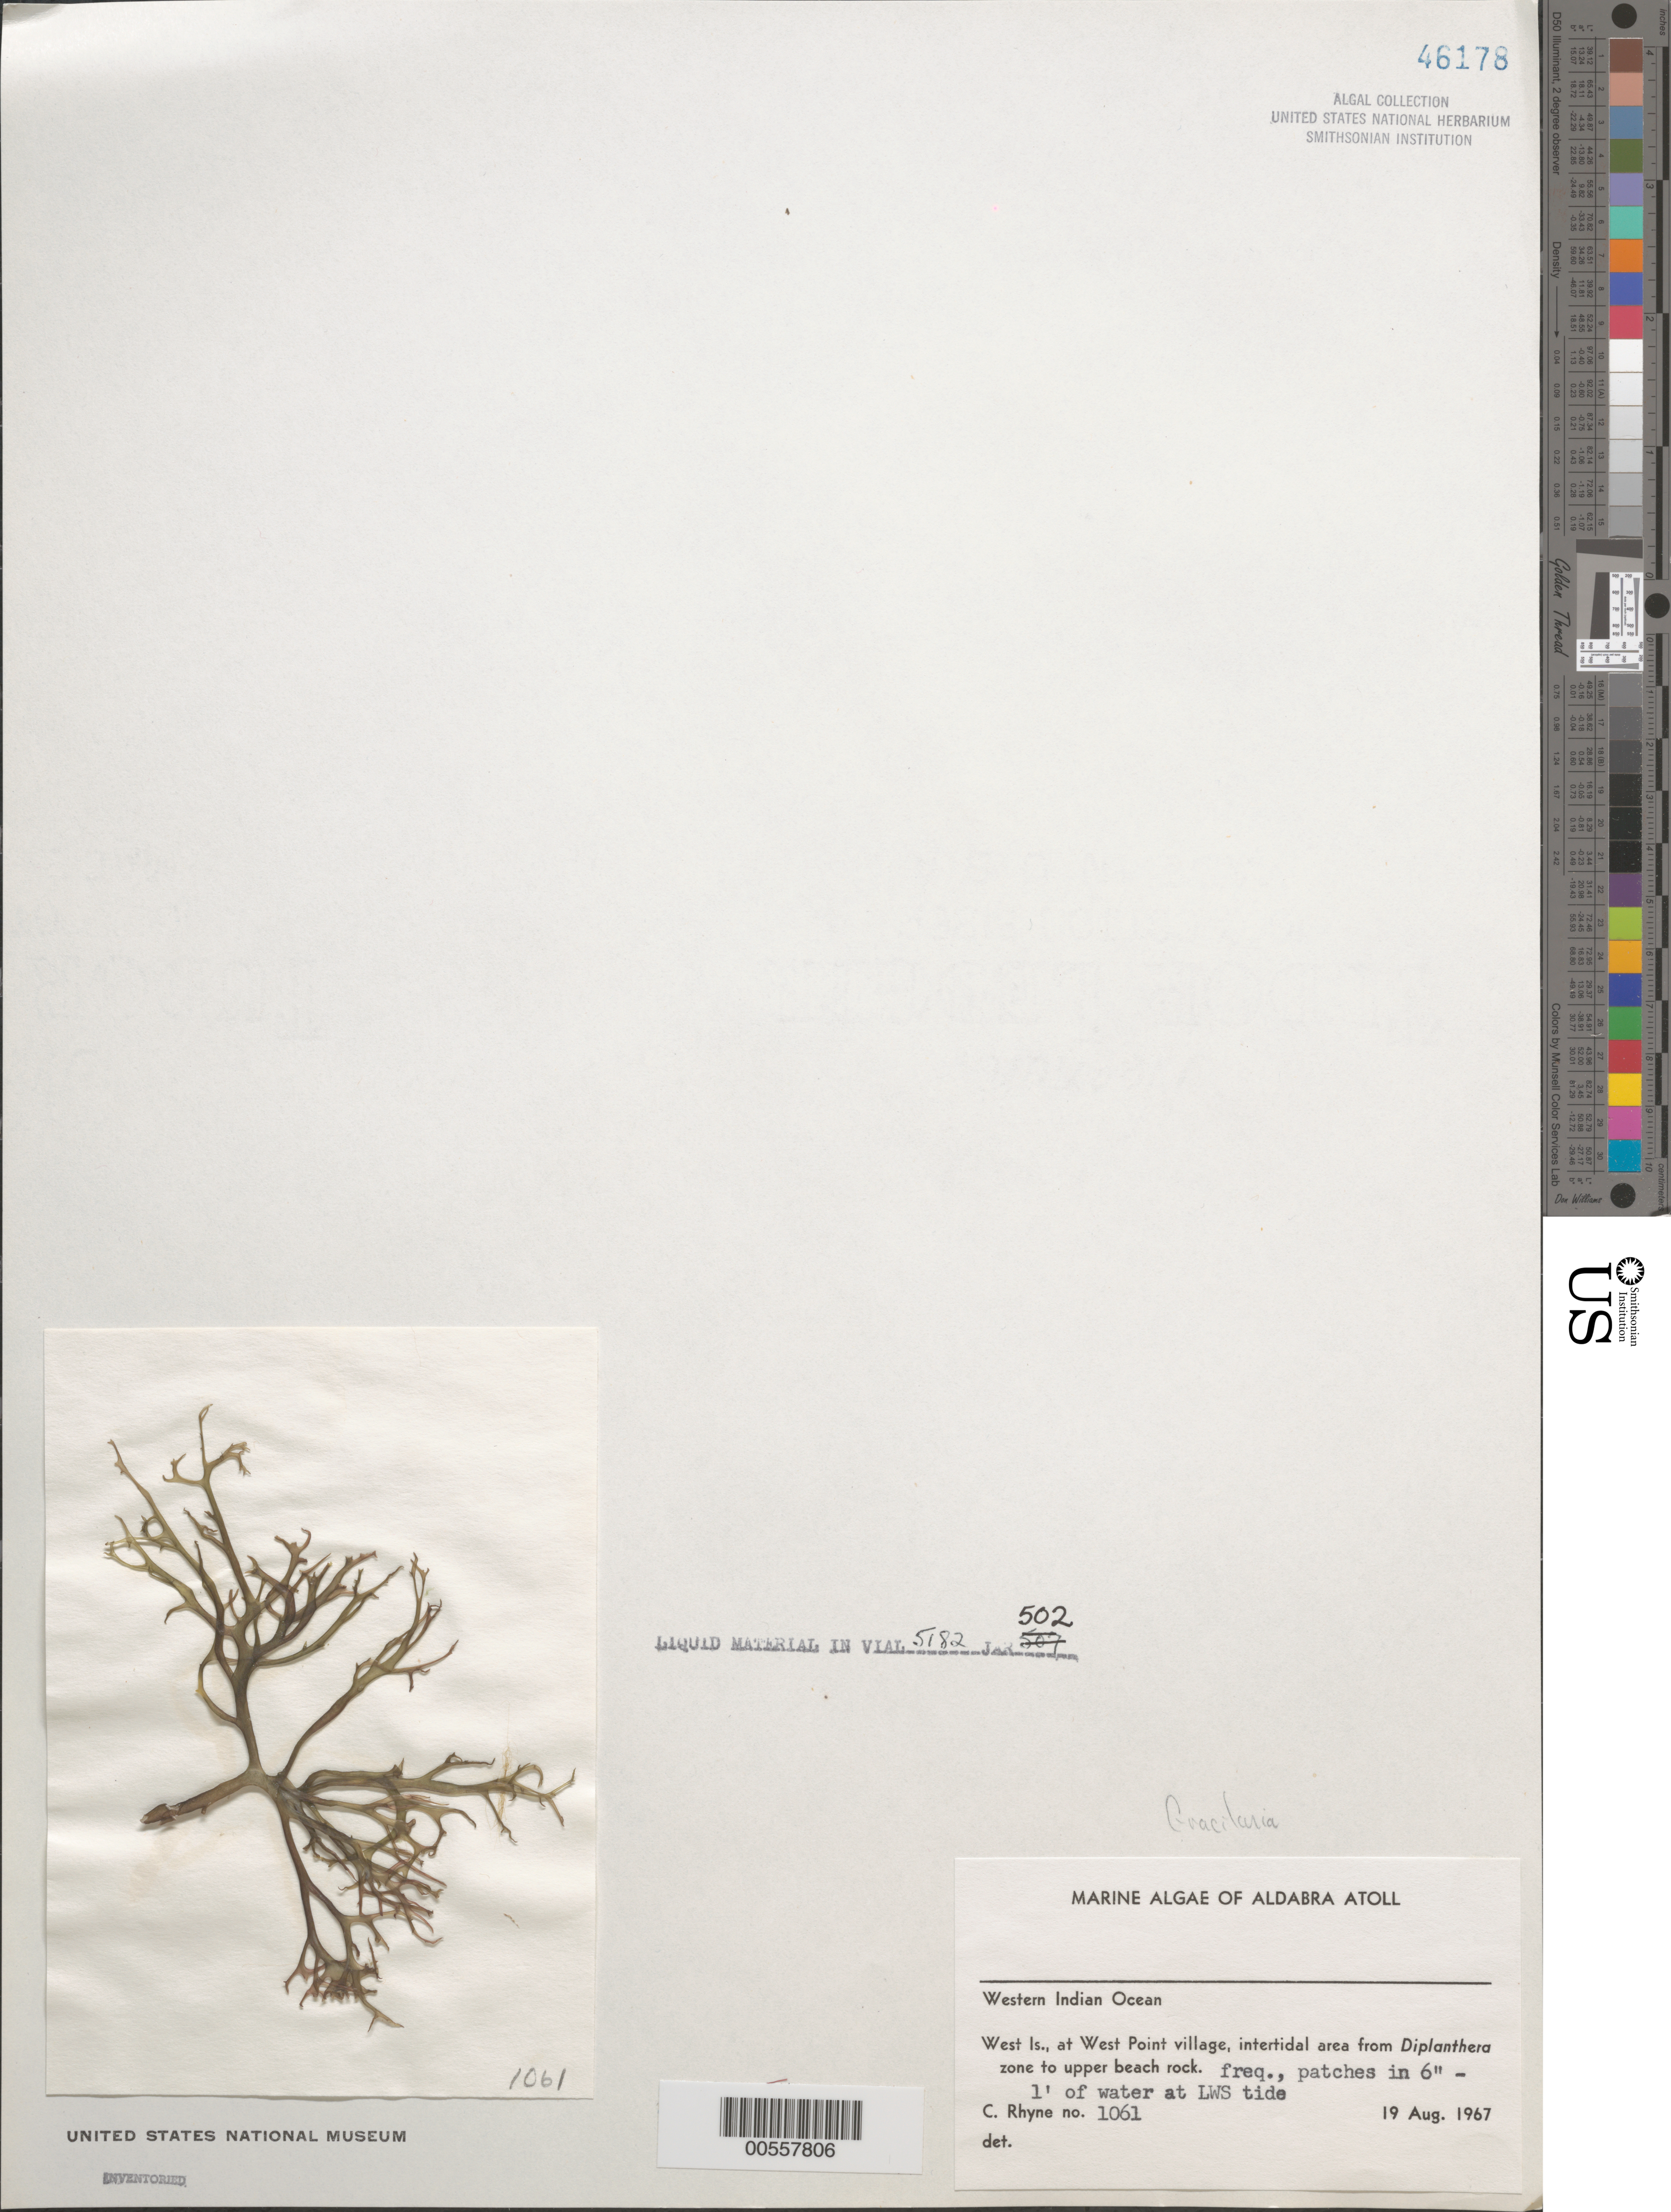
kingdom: Plantae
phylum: Rhodophyta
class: Florideophyceae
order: Gracilariales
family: Gracilariaceae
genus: Gracilaria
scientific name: Gracilaria sp.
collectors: C. Rhyne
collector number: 1061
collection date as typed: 19 Aug 1967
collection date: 1967-08-19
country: Seychelles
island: Aldabra Atoll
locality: West Islet, West Point Village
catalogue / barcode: US 46178